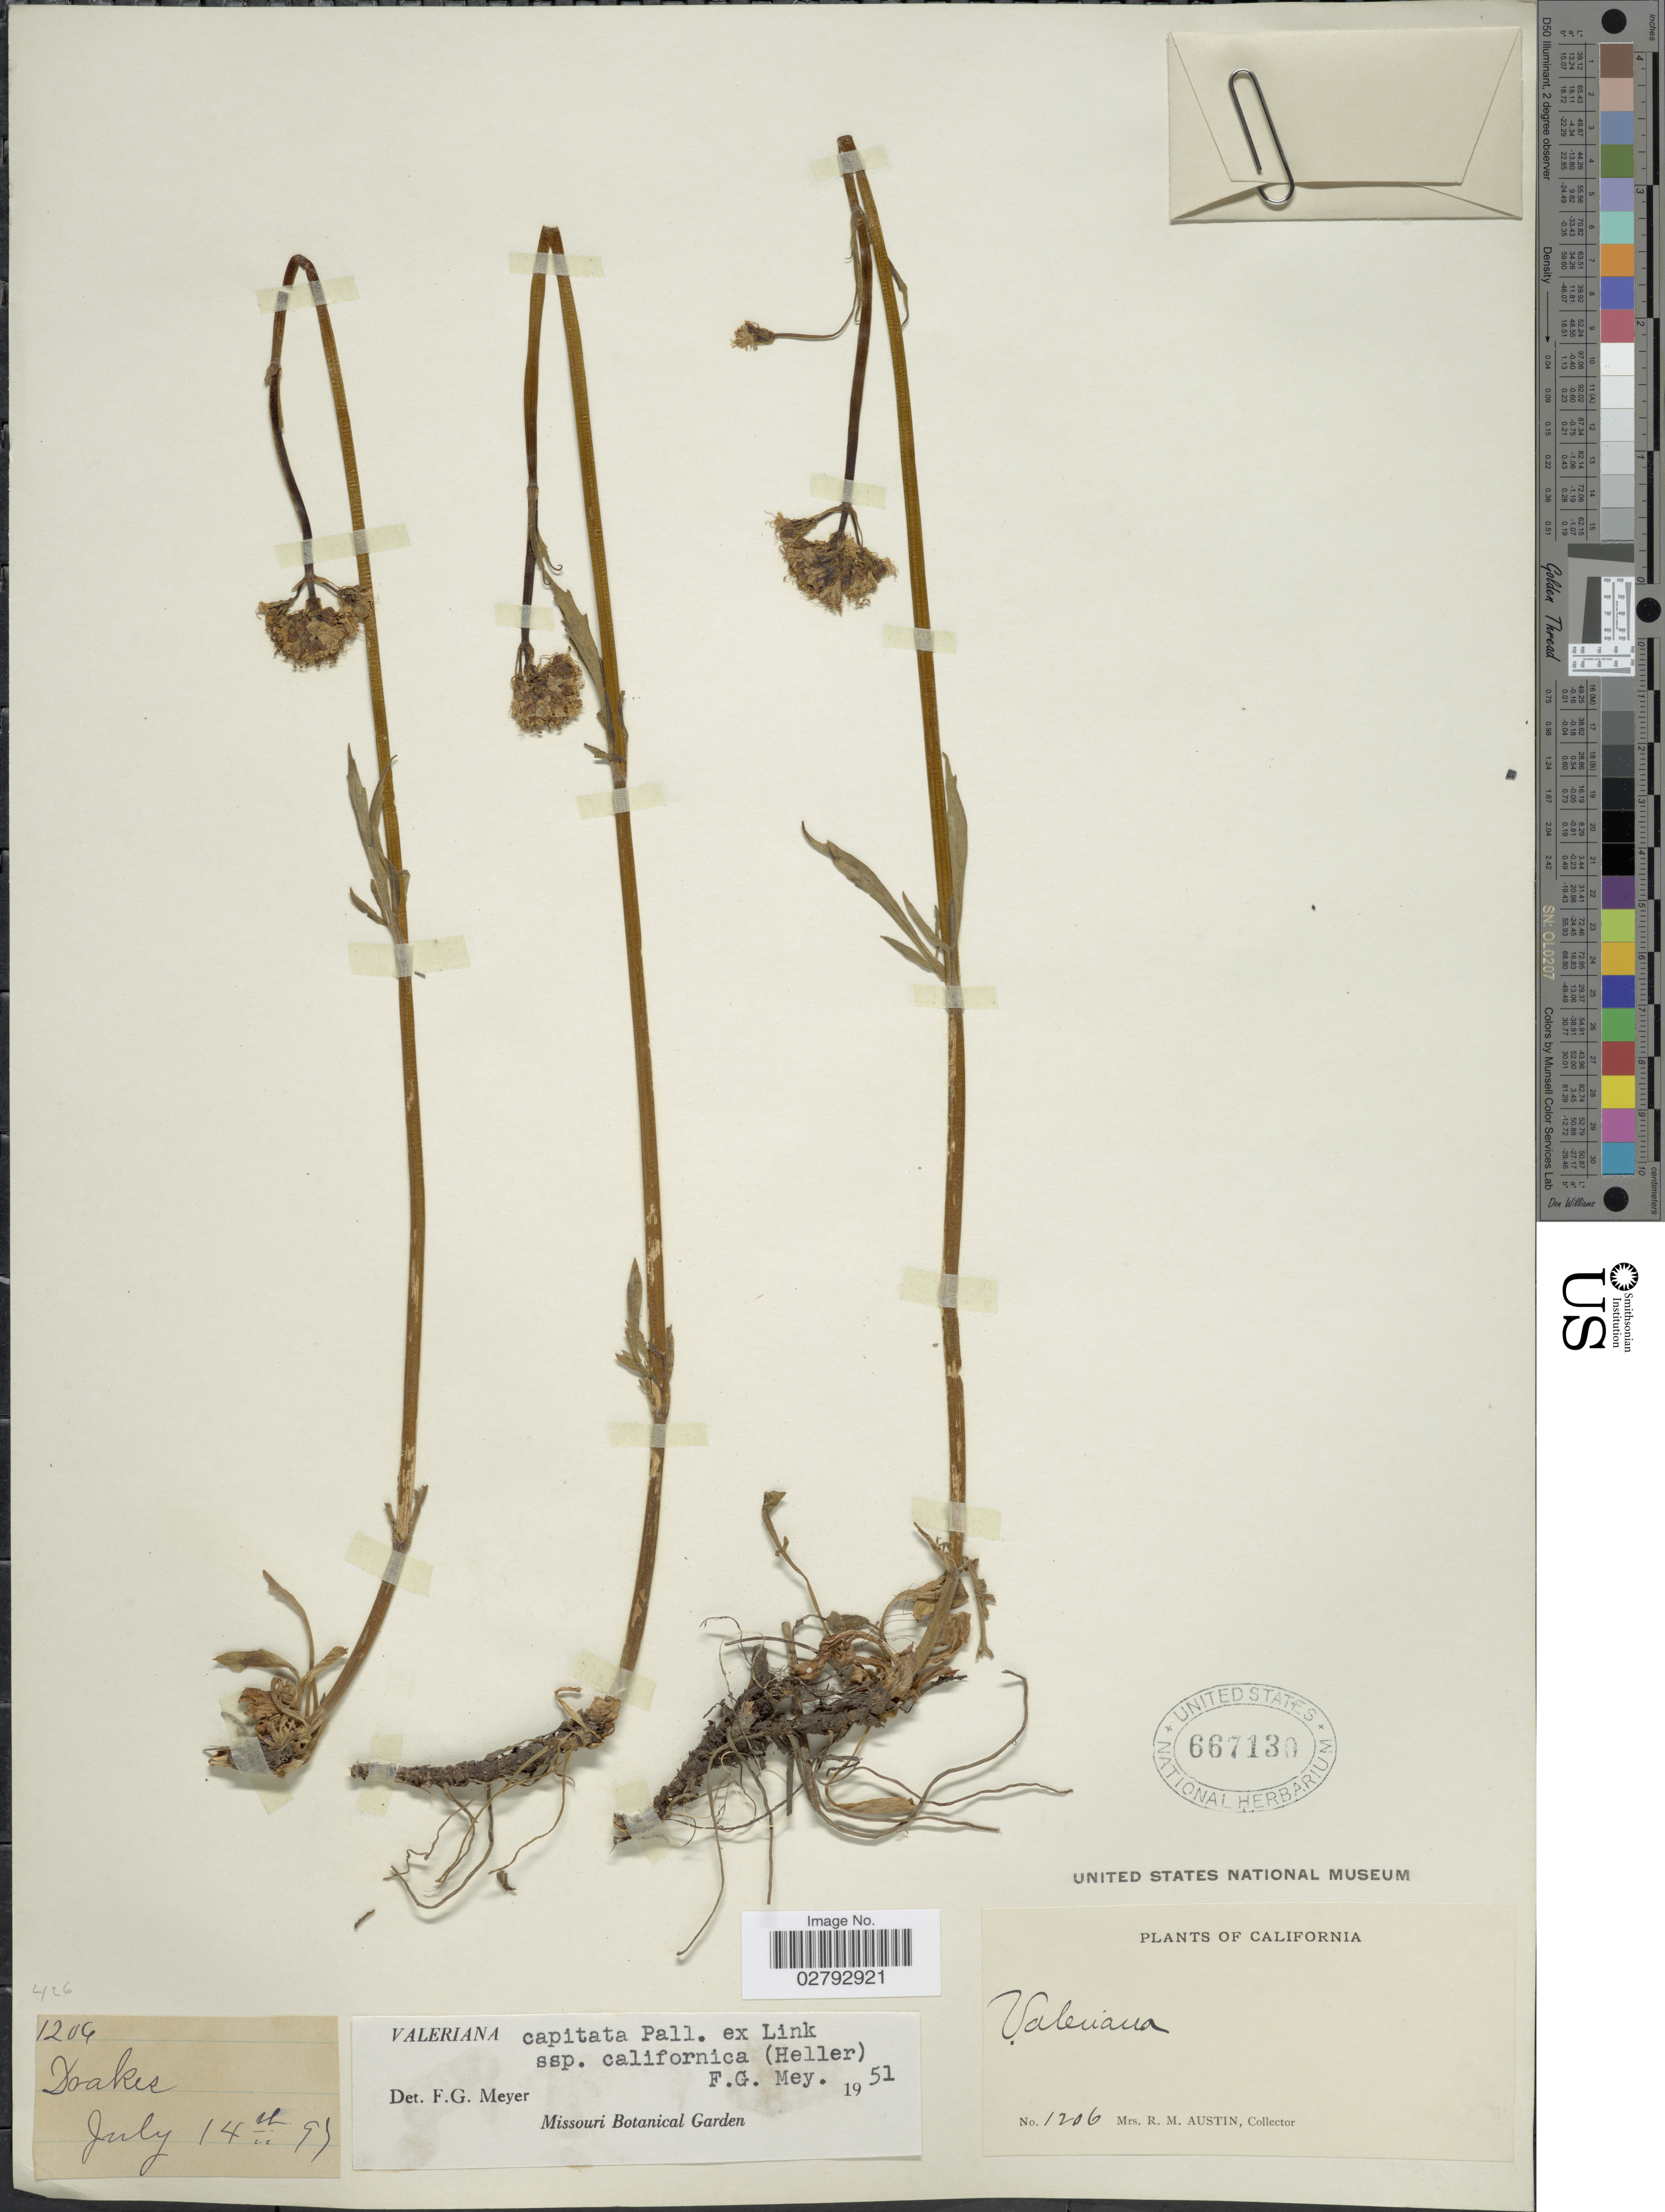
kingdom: Plantae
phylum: Tracheophyta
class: Magnoliopsida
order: Dipsacales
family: Caprifoliaceae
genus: Valeriana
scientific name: Valeriana capitata subsp. californica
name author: (A. Heller) F.G. Mey.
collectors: R. Austin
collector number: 1206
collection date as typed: Transcribed d/m/y: 14/7/95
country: United States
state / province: California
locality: Drakes.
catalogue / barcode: US 667130